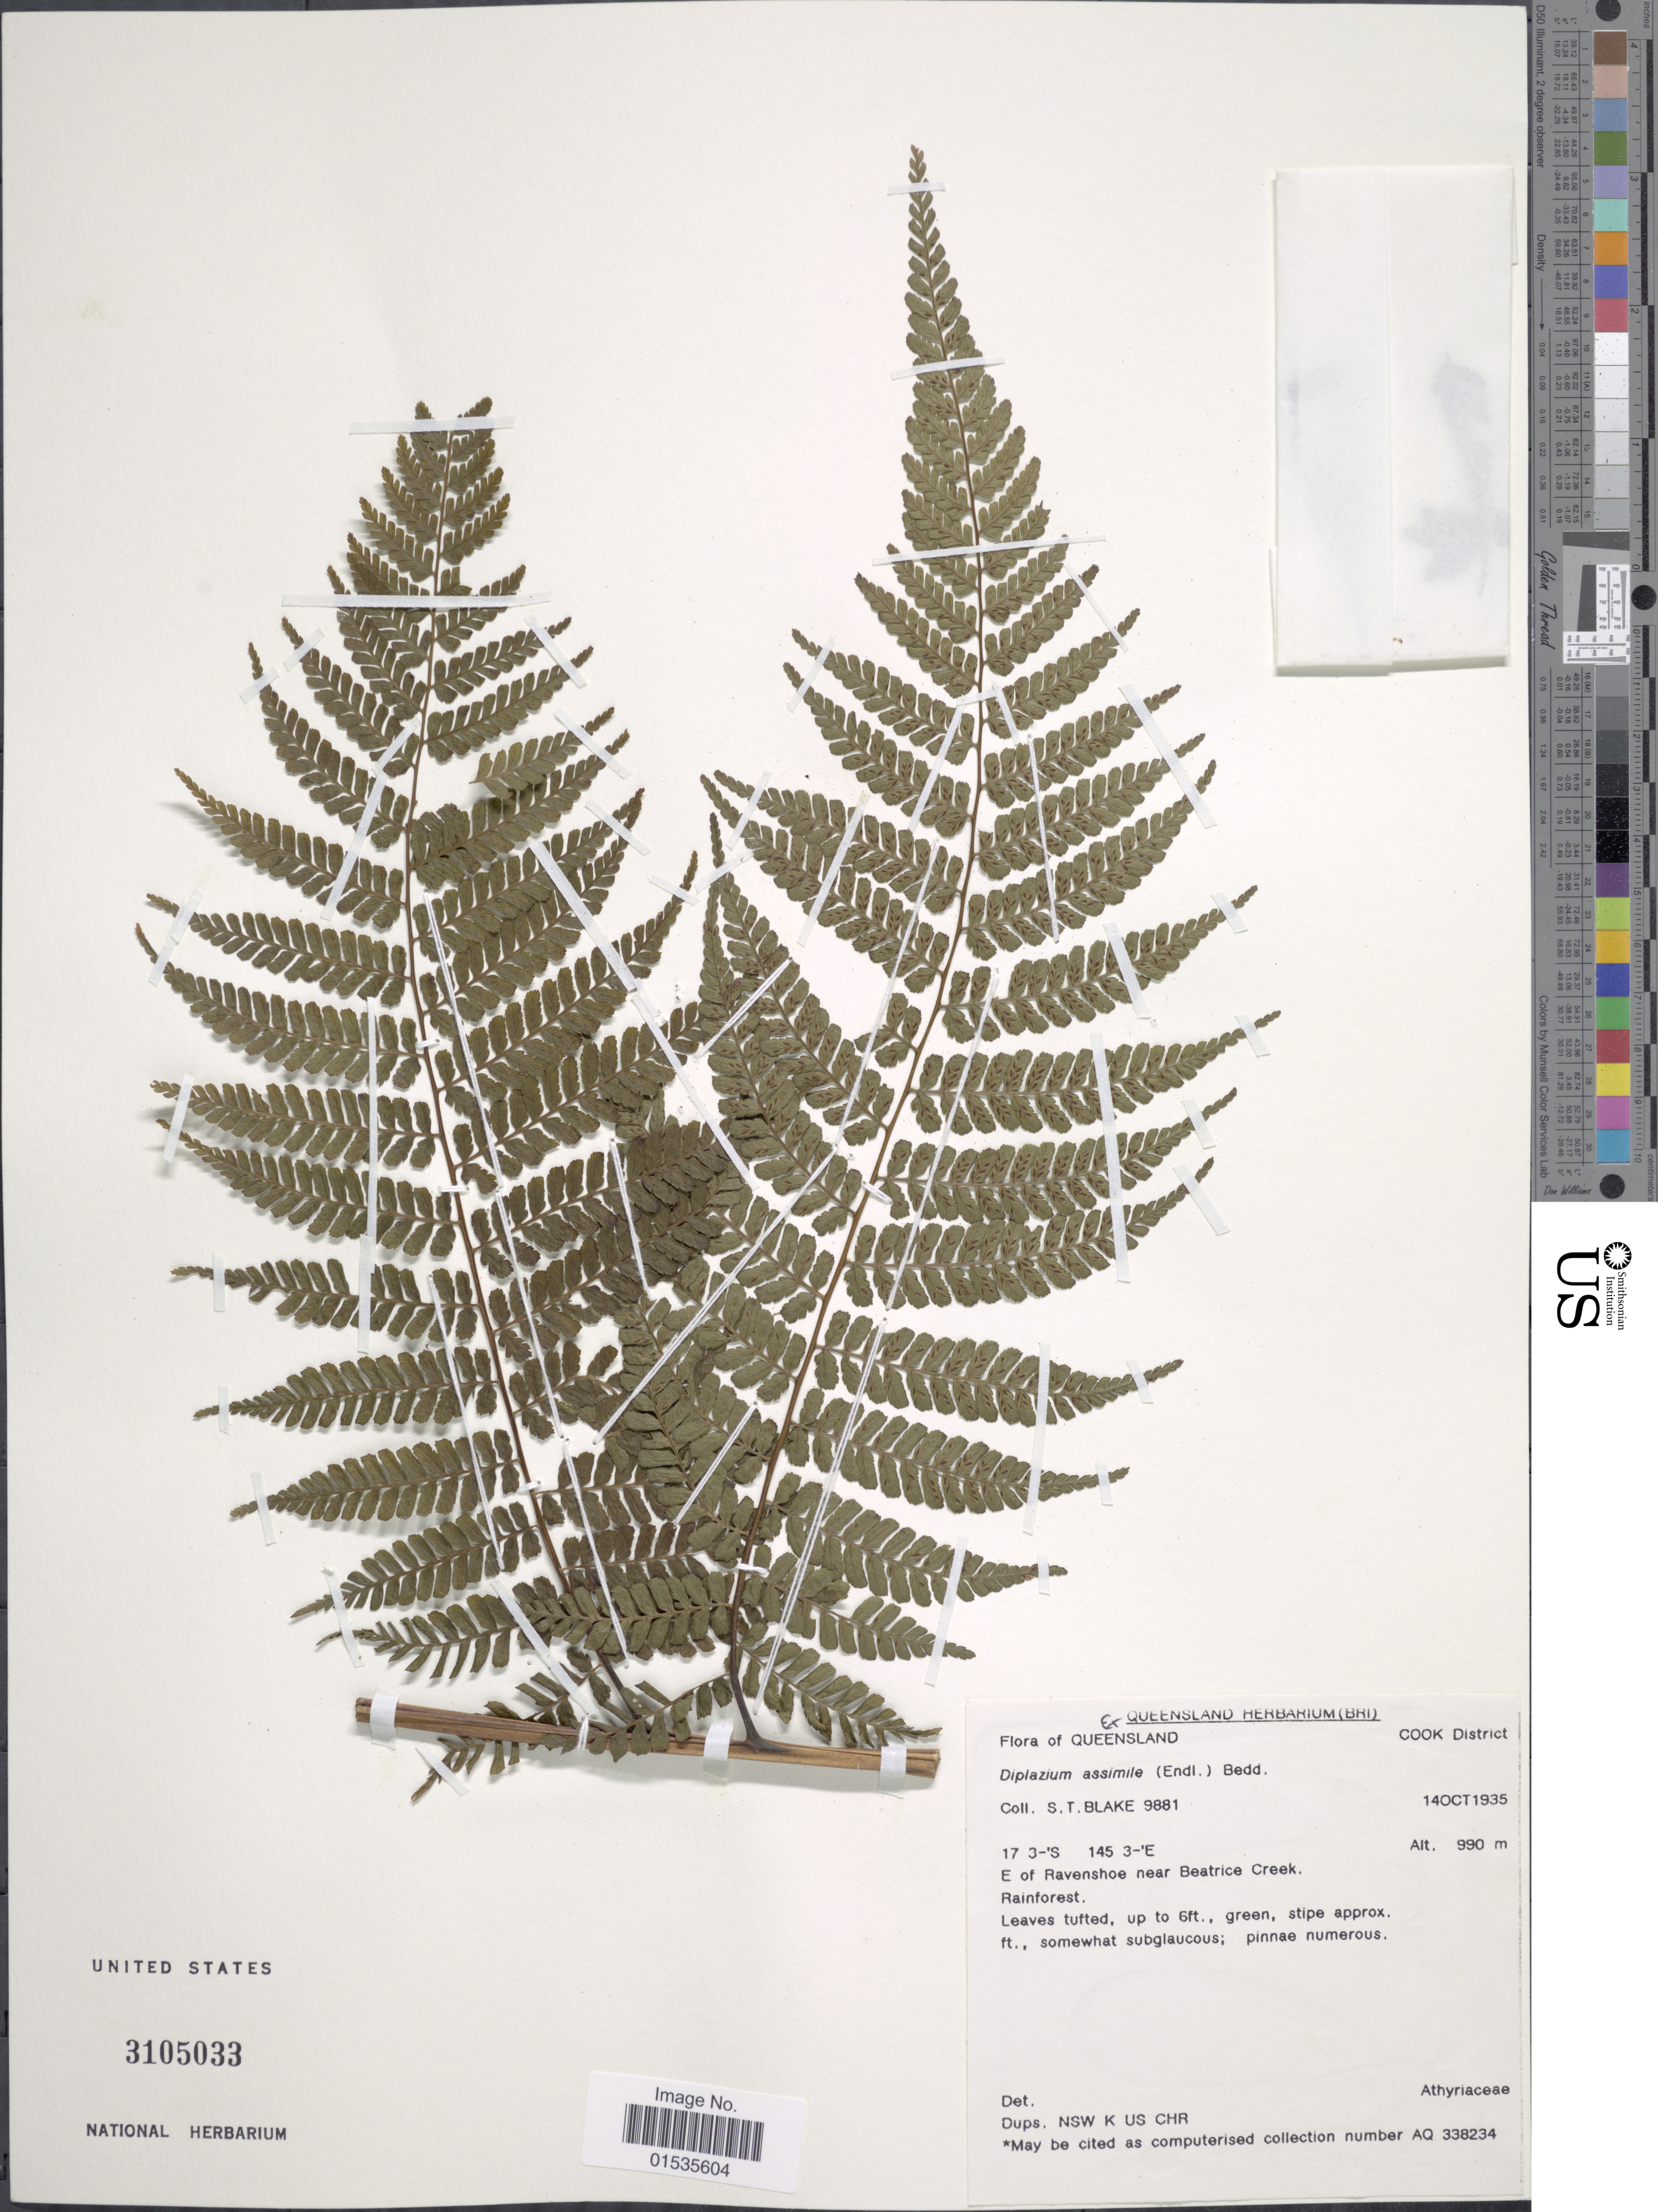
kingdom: Plantae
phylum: Tracheophyta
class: Polypodiopsida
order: Polypodiales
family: Athyriaceae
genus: Diplazium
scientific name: Diplazium assimile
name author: (Endl.) Bedd.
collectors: S. T. Blake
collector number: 9881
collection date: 1935-10-14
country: Australia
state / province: Queensland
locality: E of Ravenshoe near Beatrice Creek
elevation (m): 990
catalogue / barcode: US 3105033